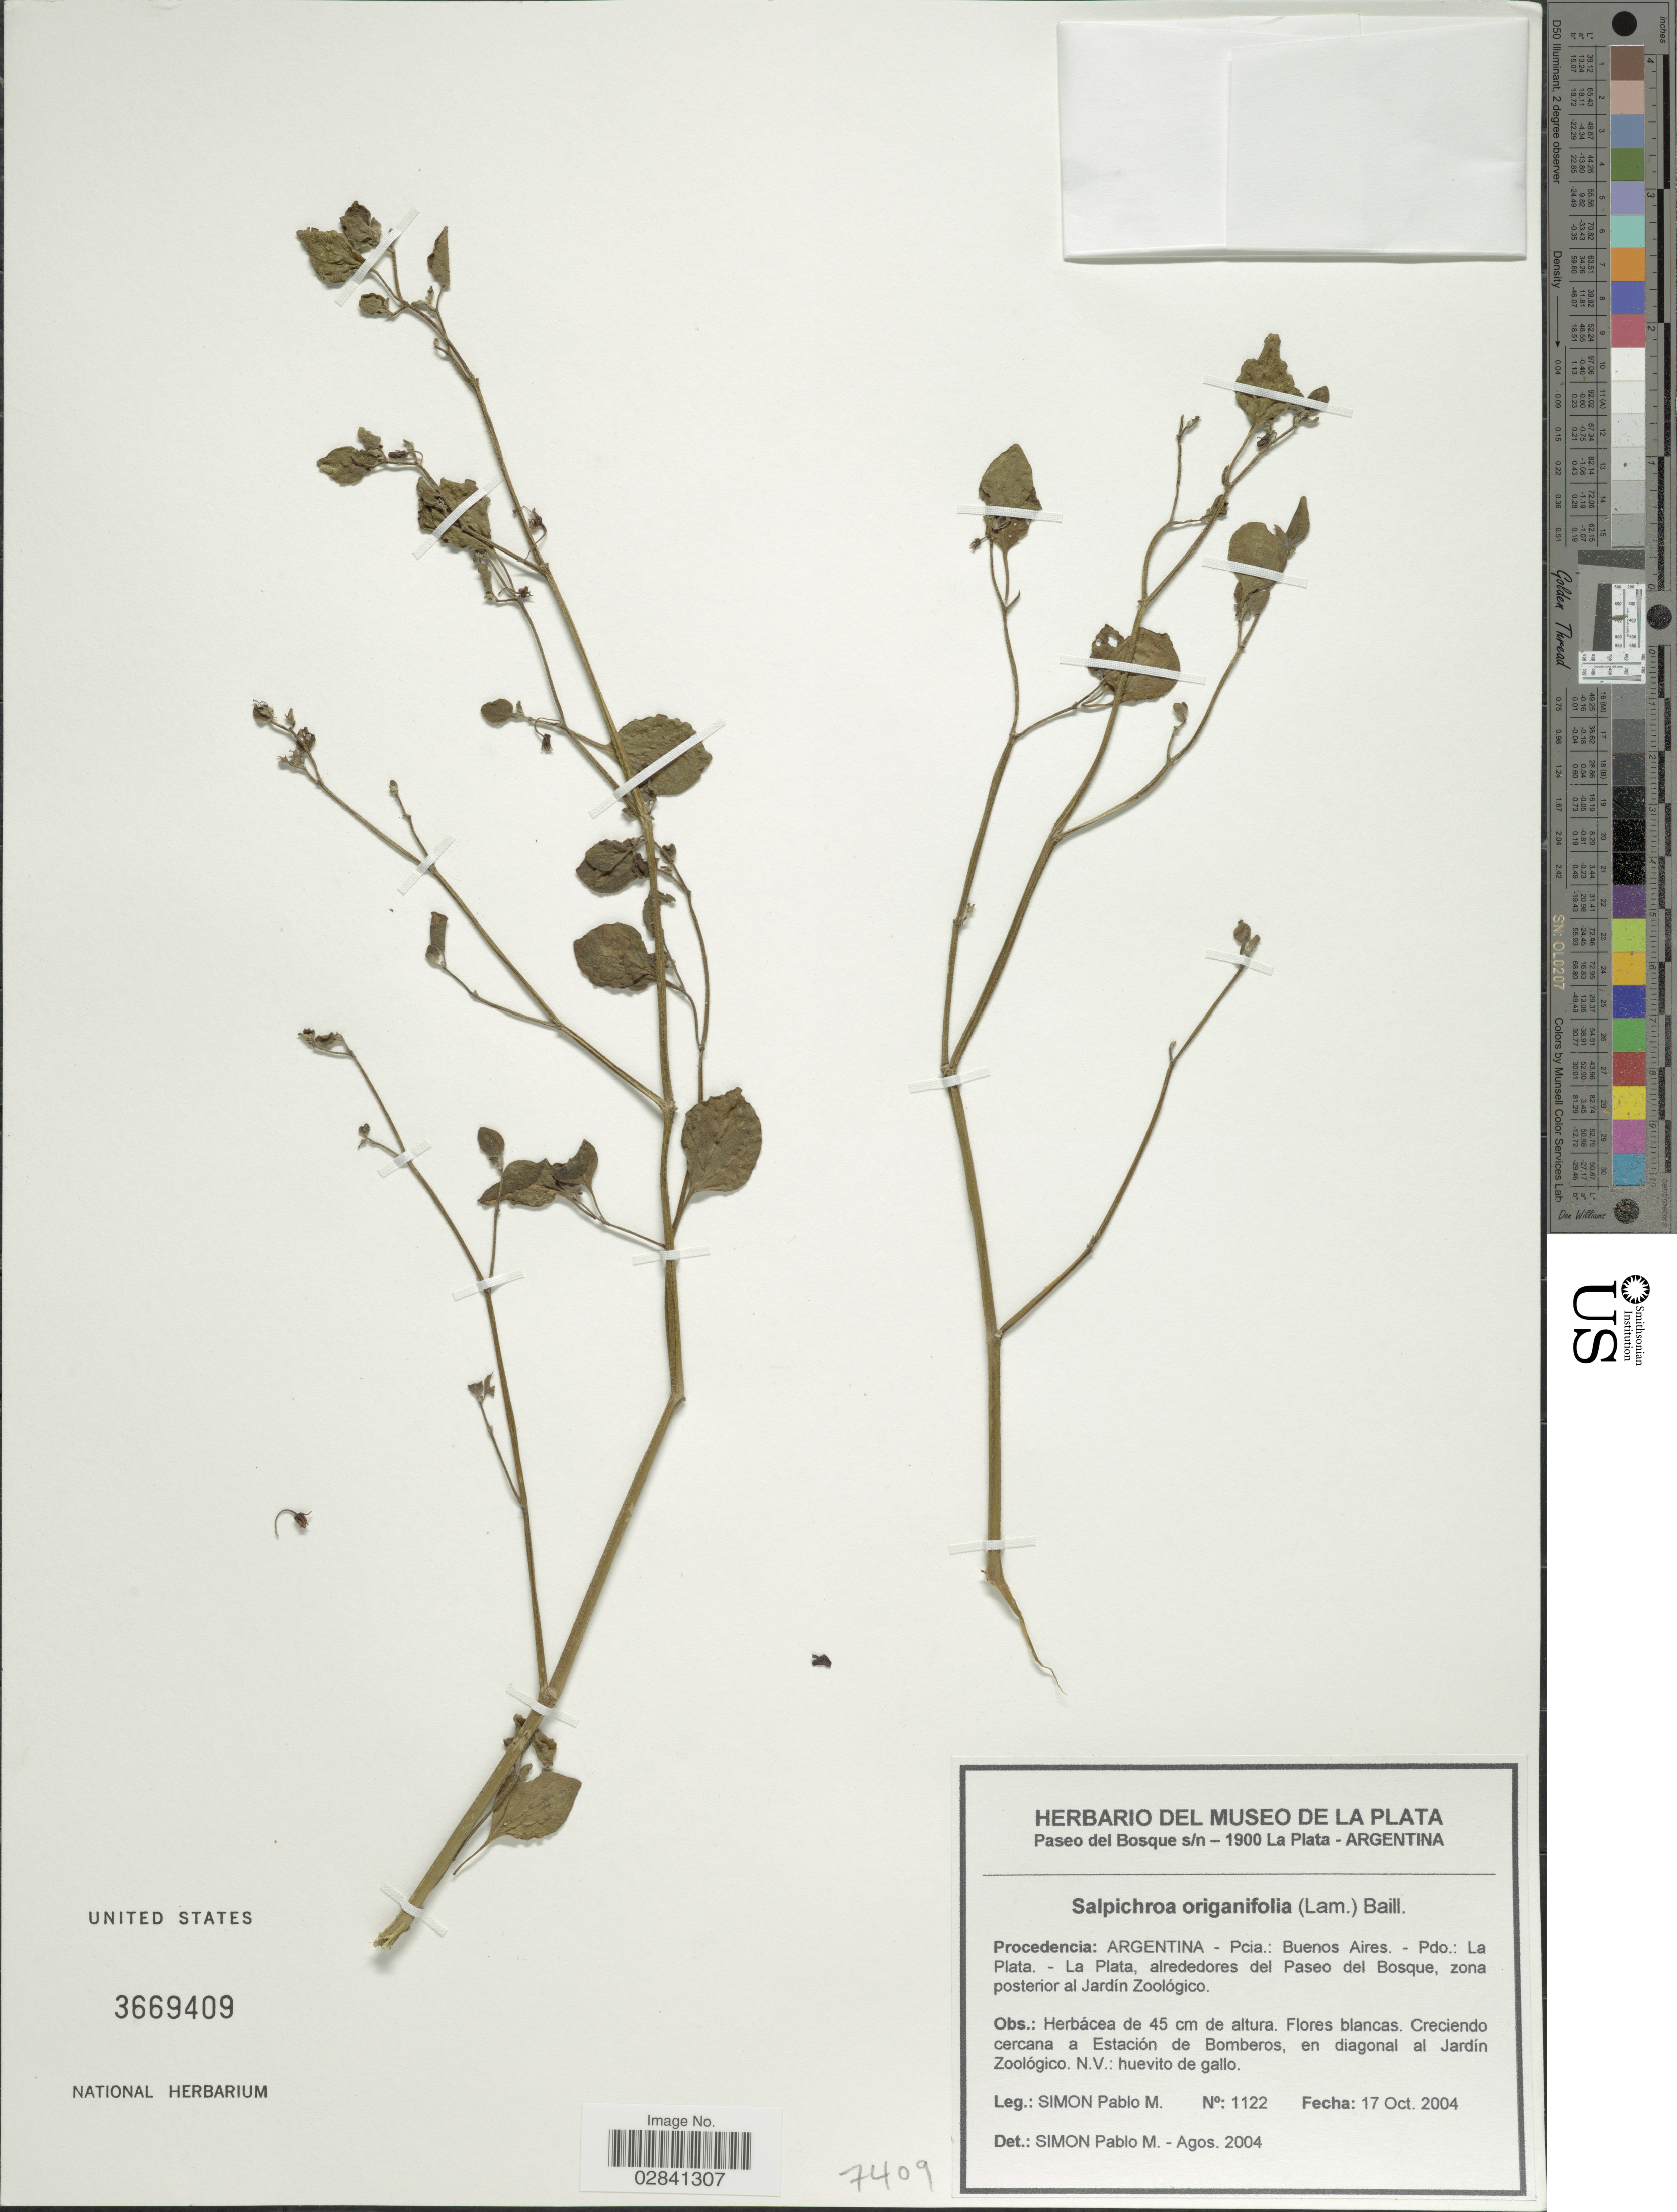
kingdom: Plantae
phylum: Tracheophyta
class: Magnoliopsida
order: Solanales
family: Solanaceae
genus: Salpichroa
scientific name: Salpichroa origanifolia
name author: (Lam.) Baill.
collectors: S. Pablo M.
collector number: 1122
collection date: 2004-10-17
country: Argentina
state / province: Buenos Aires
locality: Pdo.: La Plata. - La Plata, alrededores del Paseo del Bosque, zona posterior al Jardín Zoológico.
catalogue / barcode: US 3669409